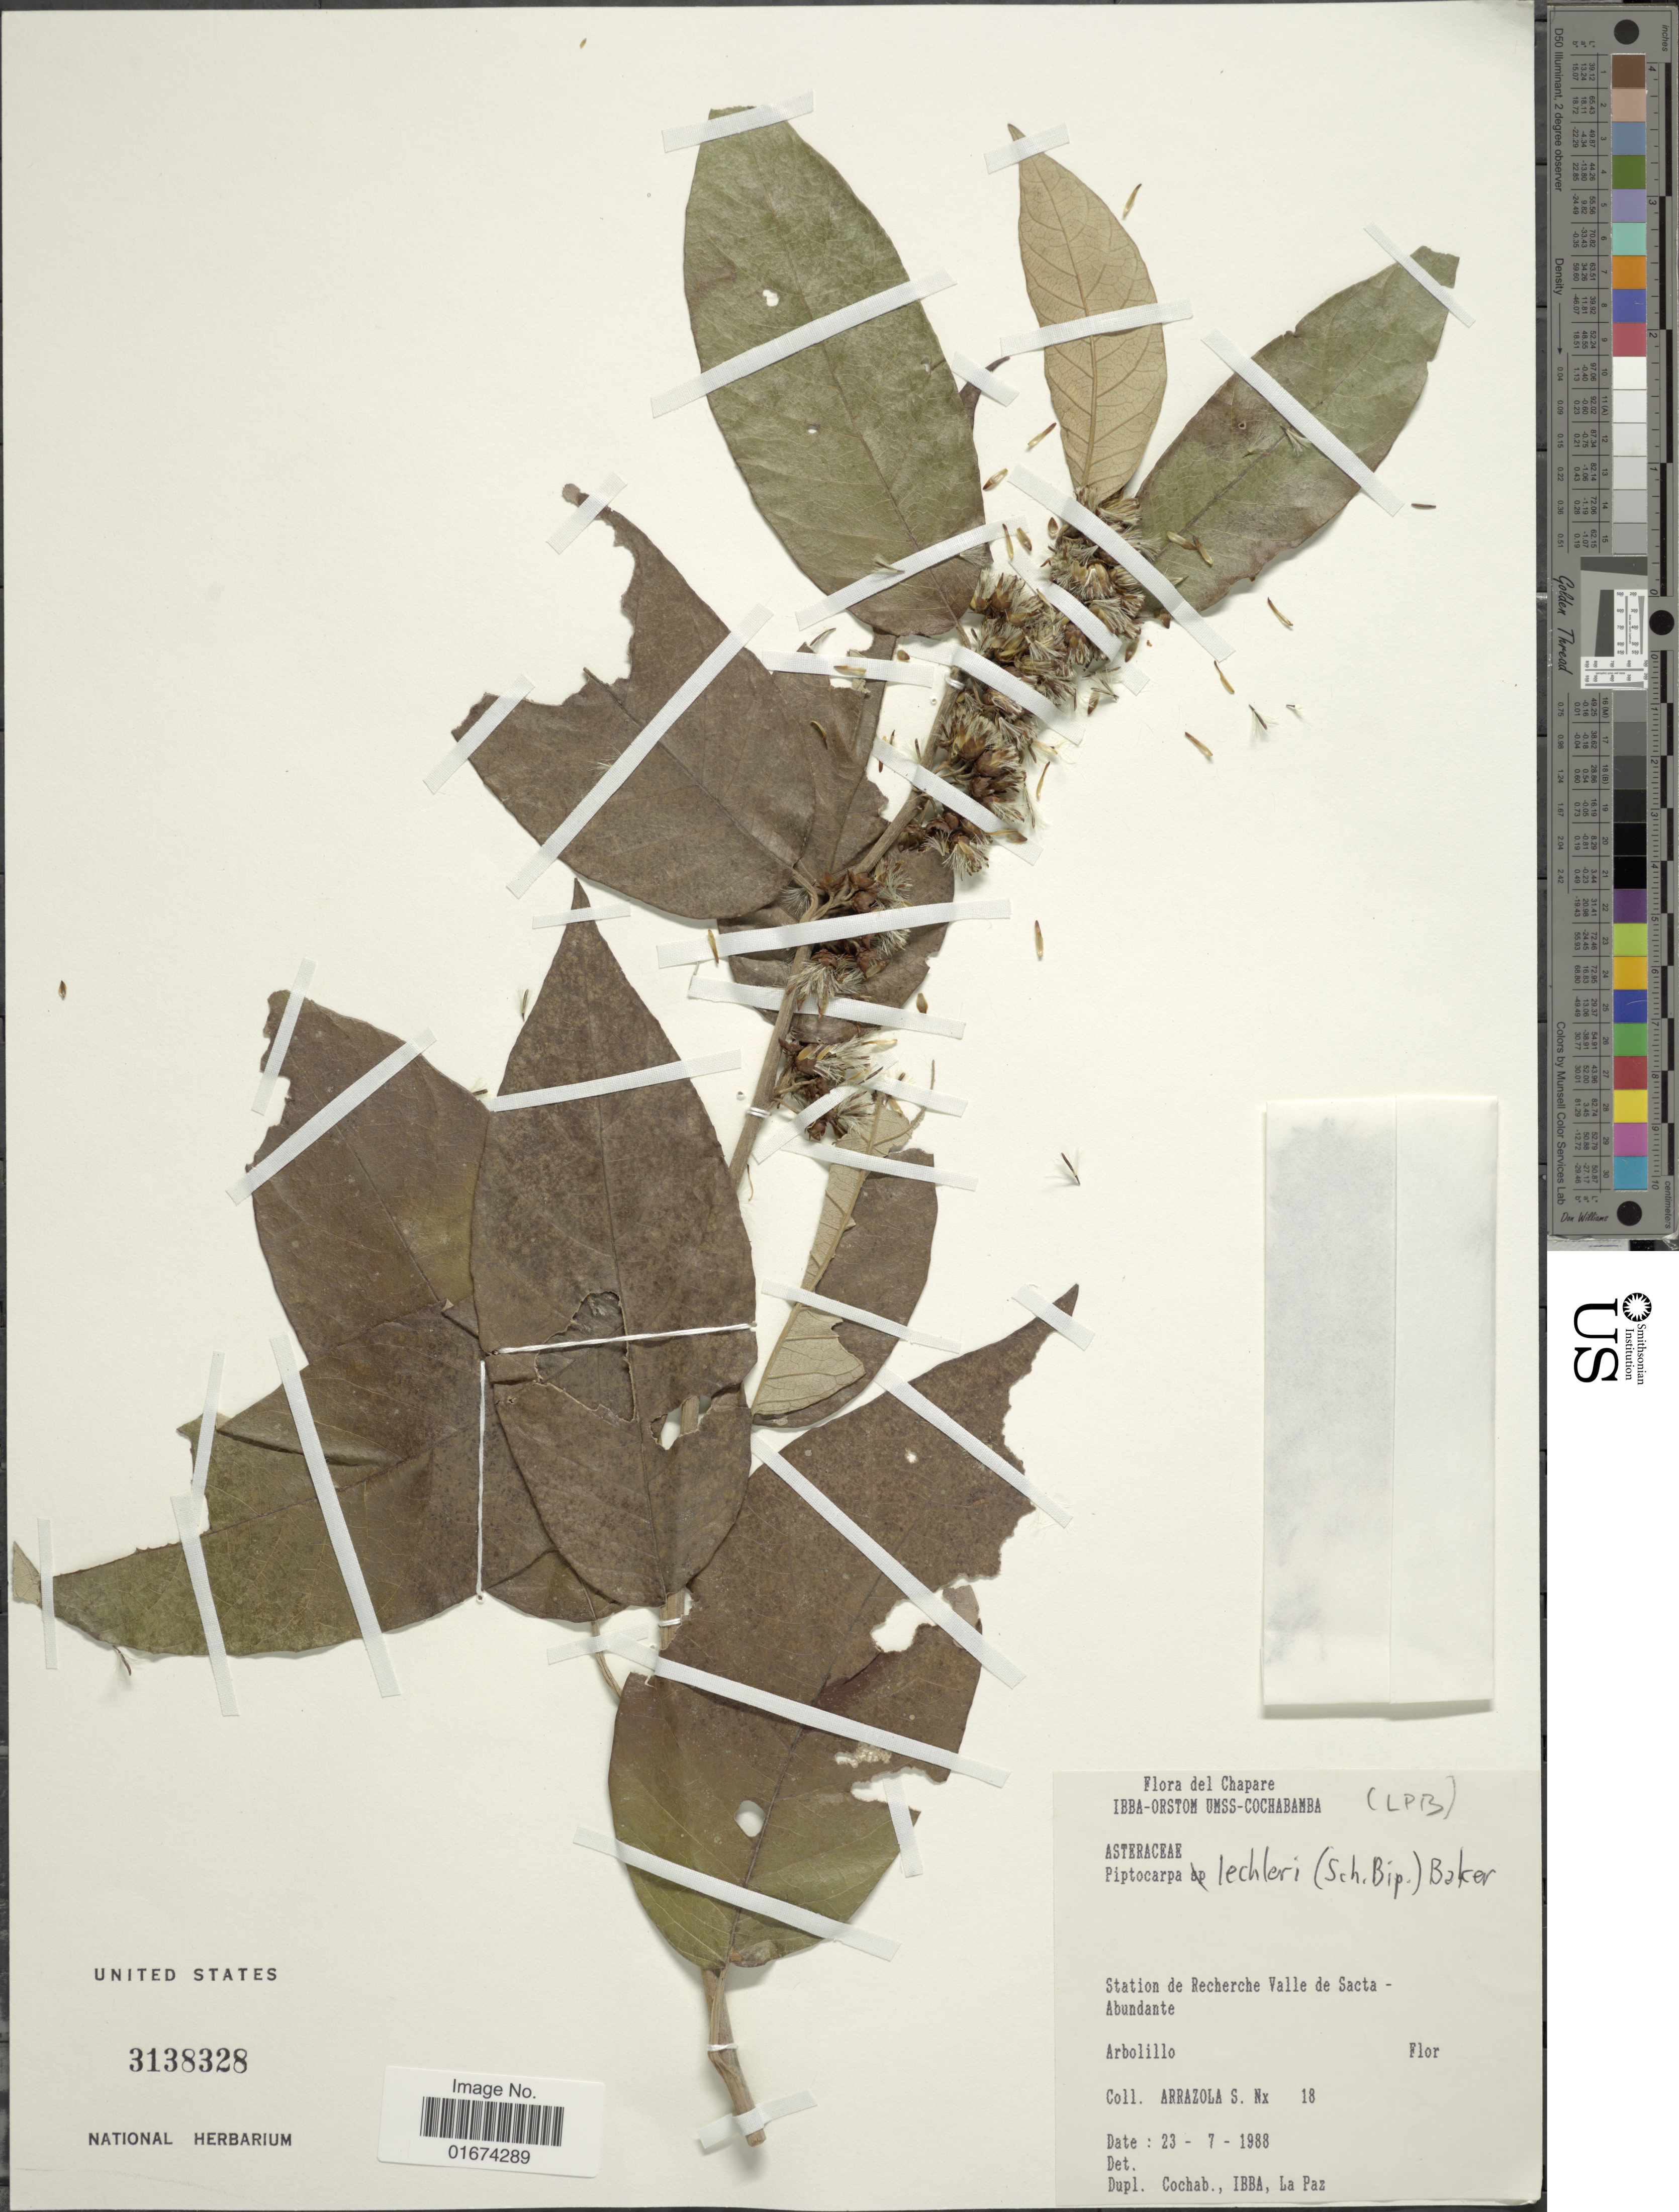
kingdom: Plantae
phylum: Tracheophyta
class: Magnoliopsida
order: Asterales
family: Asteraceae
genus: Piptocarpha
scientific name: Piptocarpha lechleri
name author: (Sch. Bip.) Baker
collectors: S. Arrazola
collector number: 18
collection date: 1988-07-23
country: Bolivia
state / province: Cochabamba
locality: Chapare, Station de Recherche Valle de Sacta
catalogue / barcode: US 3138328